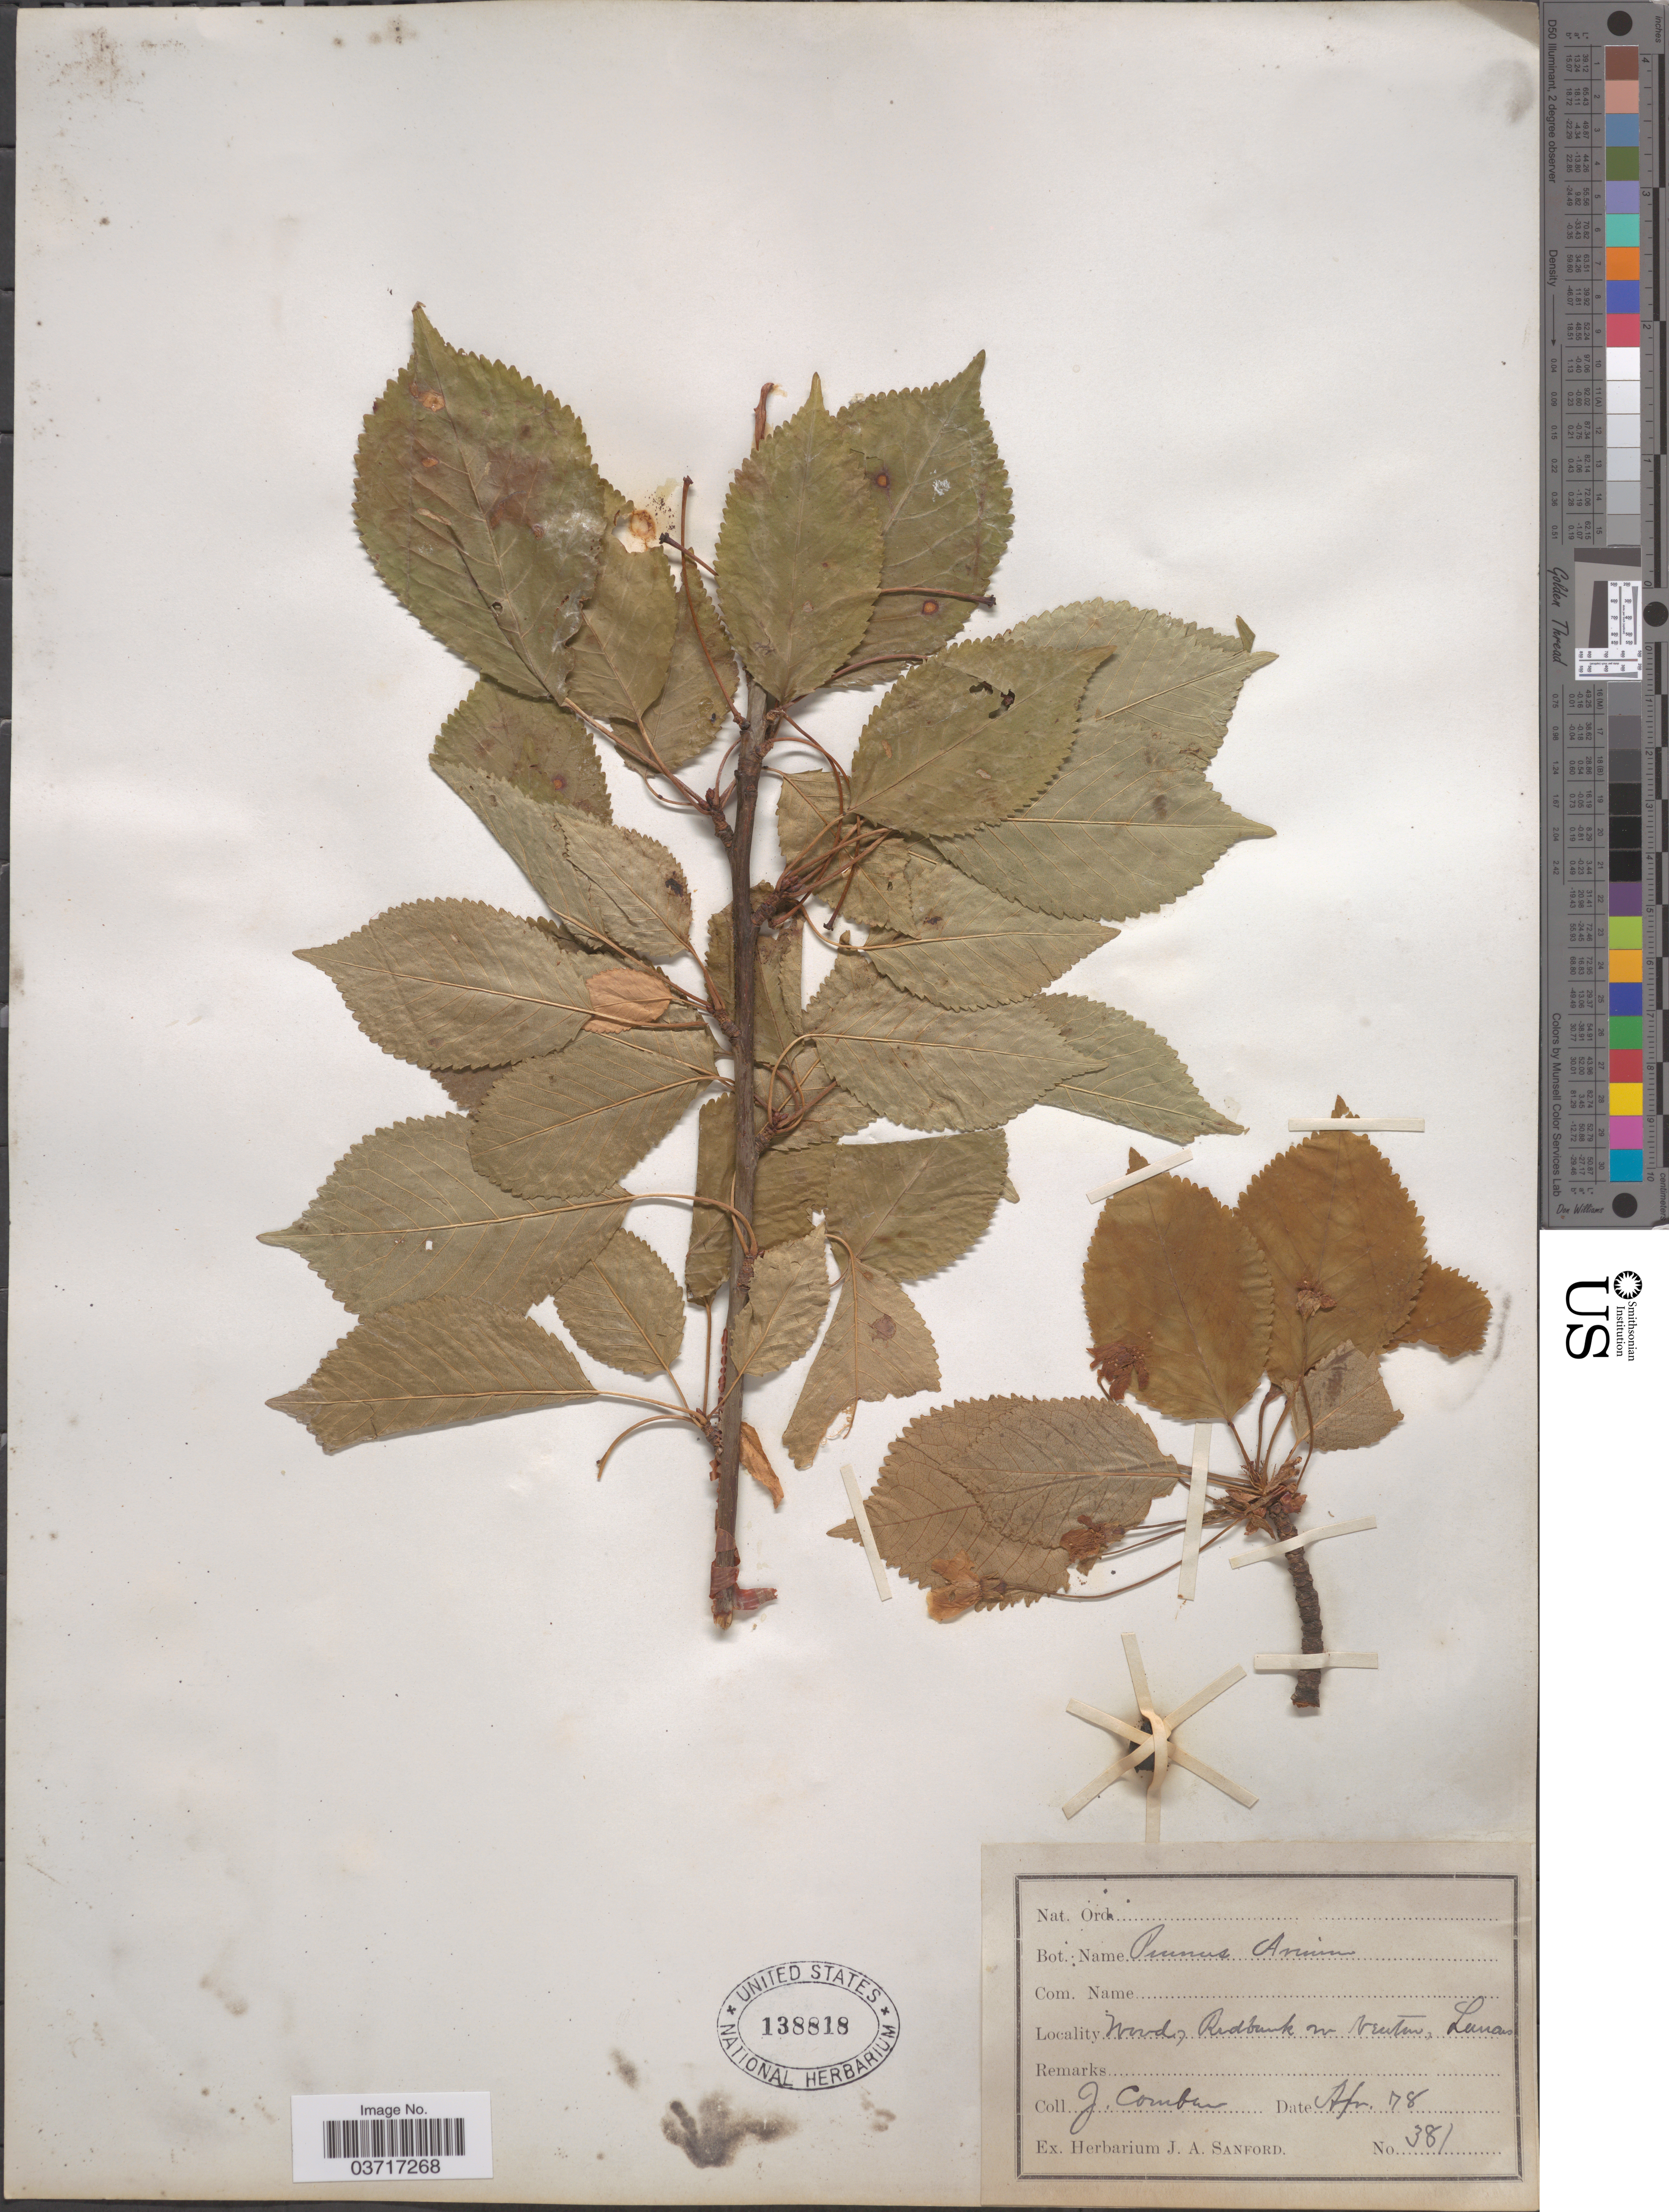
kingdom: Plantae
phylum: Tracheophyta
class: Magnoliopsida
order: Rosales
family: Rosaceae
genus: Prunus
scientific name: Prunus avium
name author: L.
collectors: J. Comber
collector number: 381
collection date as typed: Transcribed d/m/y: /4/78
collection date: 1878-04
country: United Kingdom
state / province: England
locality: Wood, Redbank on Newton, L... [illegible]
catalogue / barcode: US 138818